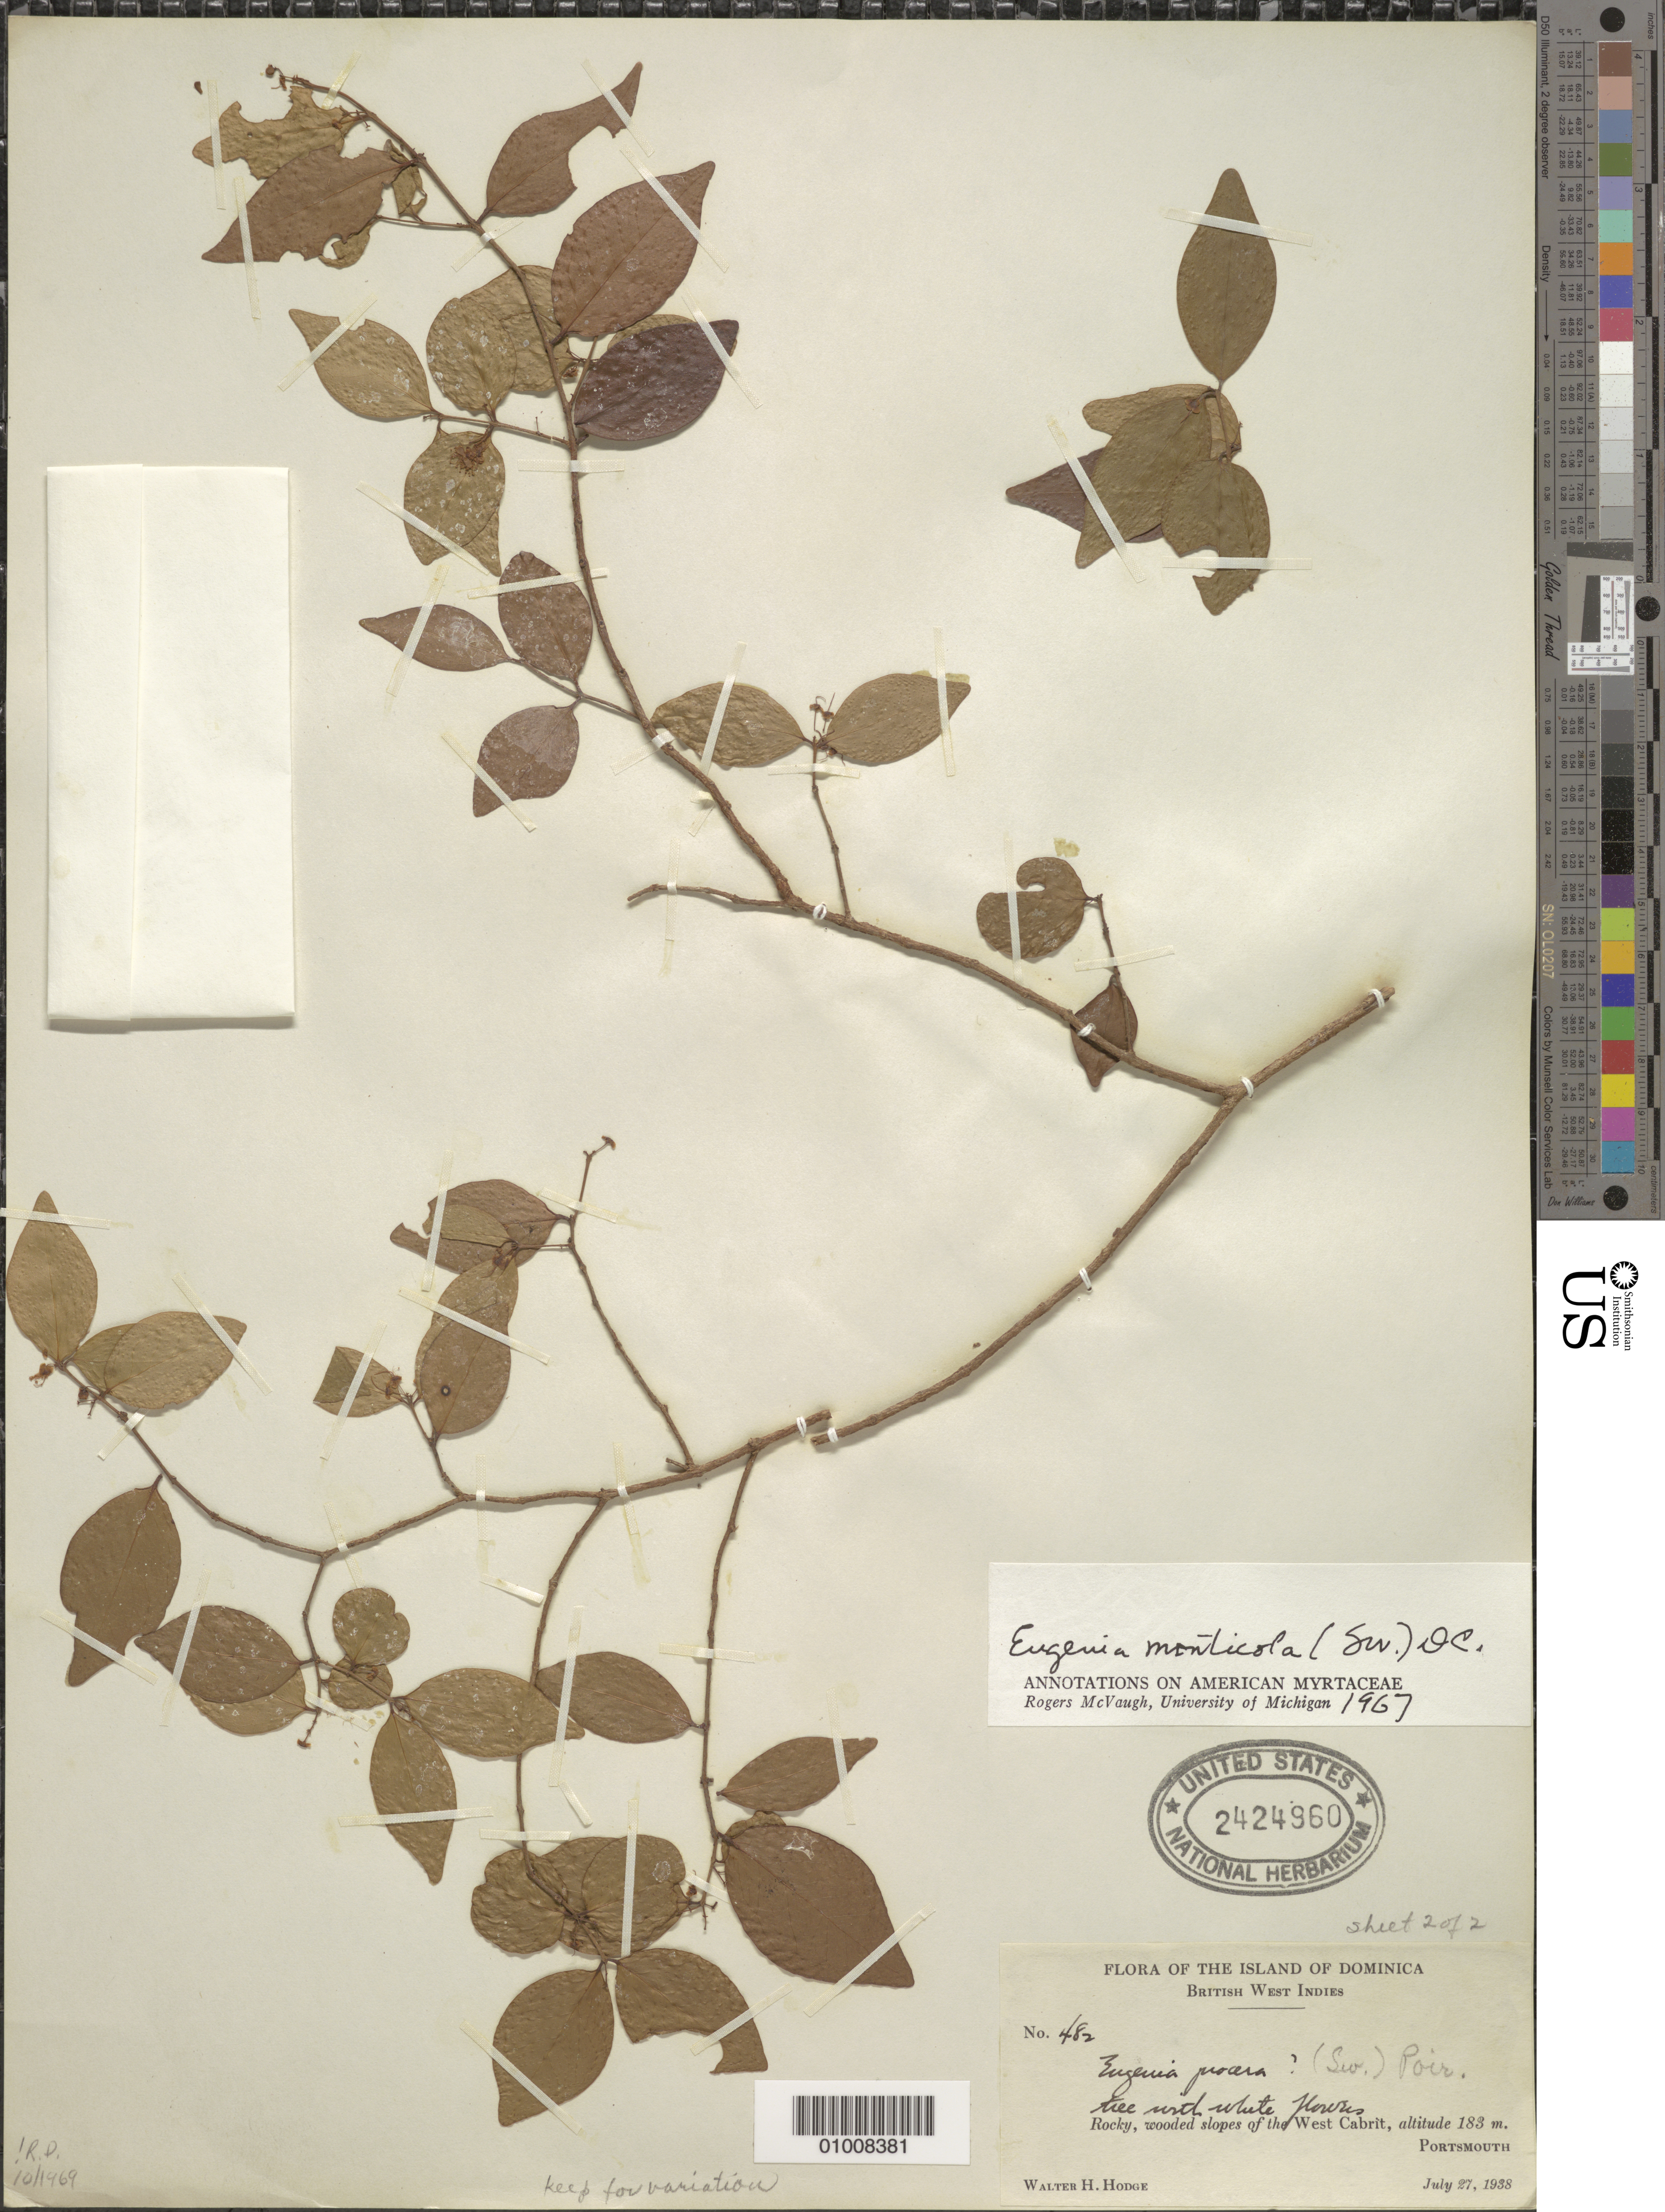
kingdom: Plantae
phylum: Tracheophyta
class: Magnoliopsida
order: Myrtales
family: Myrtaceae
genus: Eugenia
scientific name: Eugenia monticola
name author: (Sw.) DC.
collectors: W. Hodge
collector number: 482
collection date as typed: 27 Jul 1938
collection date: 1938-07-27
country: Dominica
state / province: St. John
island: Dominica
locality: Slopes of West Cabrit. Portsmouth.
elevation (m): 183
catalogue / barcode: US 2424960